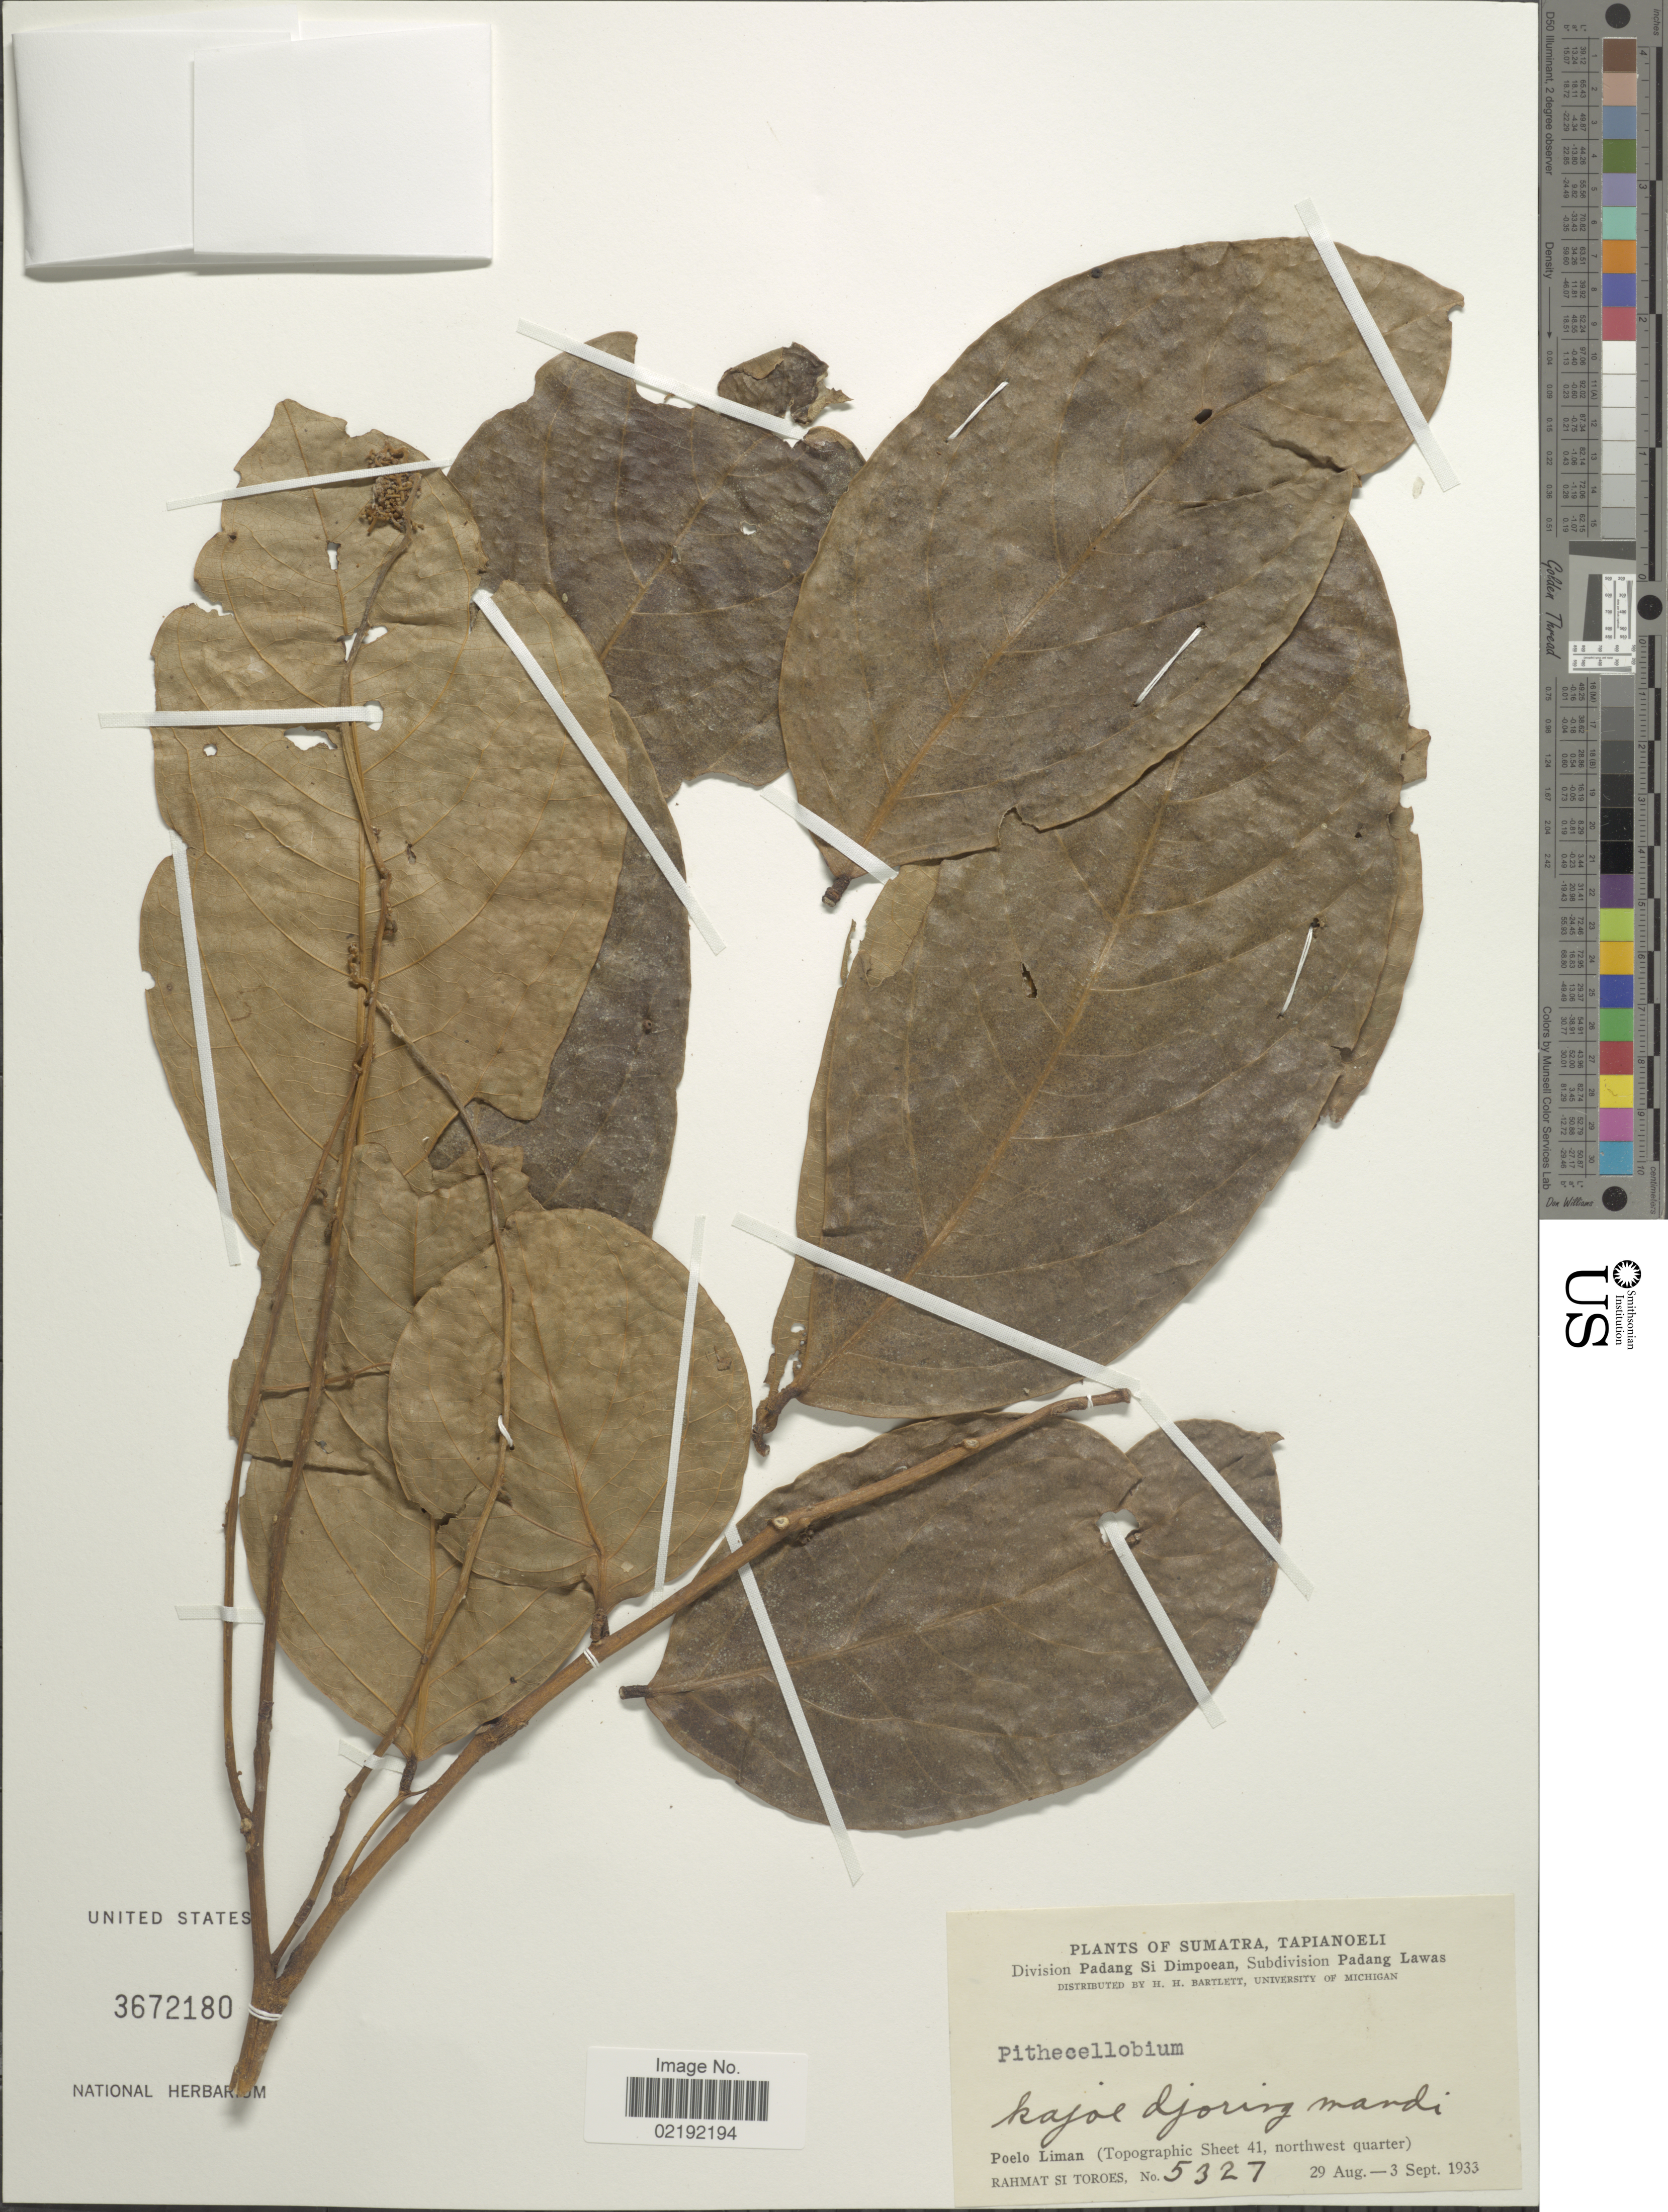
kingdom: Plantae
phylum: Tracheophyta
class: Magnoliopsida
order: Fabales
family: Fabaceae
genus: Pithecellobium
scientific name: Pithecellobium sp.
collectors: Rahmat Si Boeea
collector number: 5327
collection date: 1933-08-29/1933-09-03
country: Indonesia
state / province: Sumatra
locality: Sumatra, Tapianoeli. Division Padang Si Dimpoean, Subdisvision Padang Lawas. Poelo Liman (Topographic Sheet 41, northwest quarter)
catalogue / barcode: US 3672180